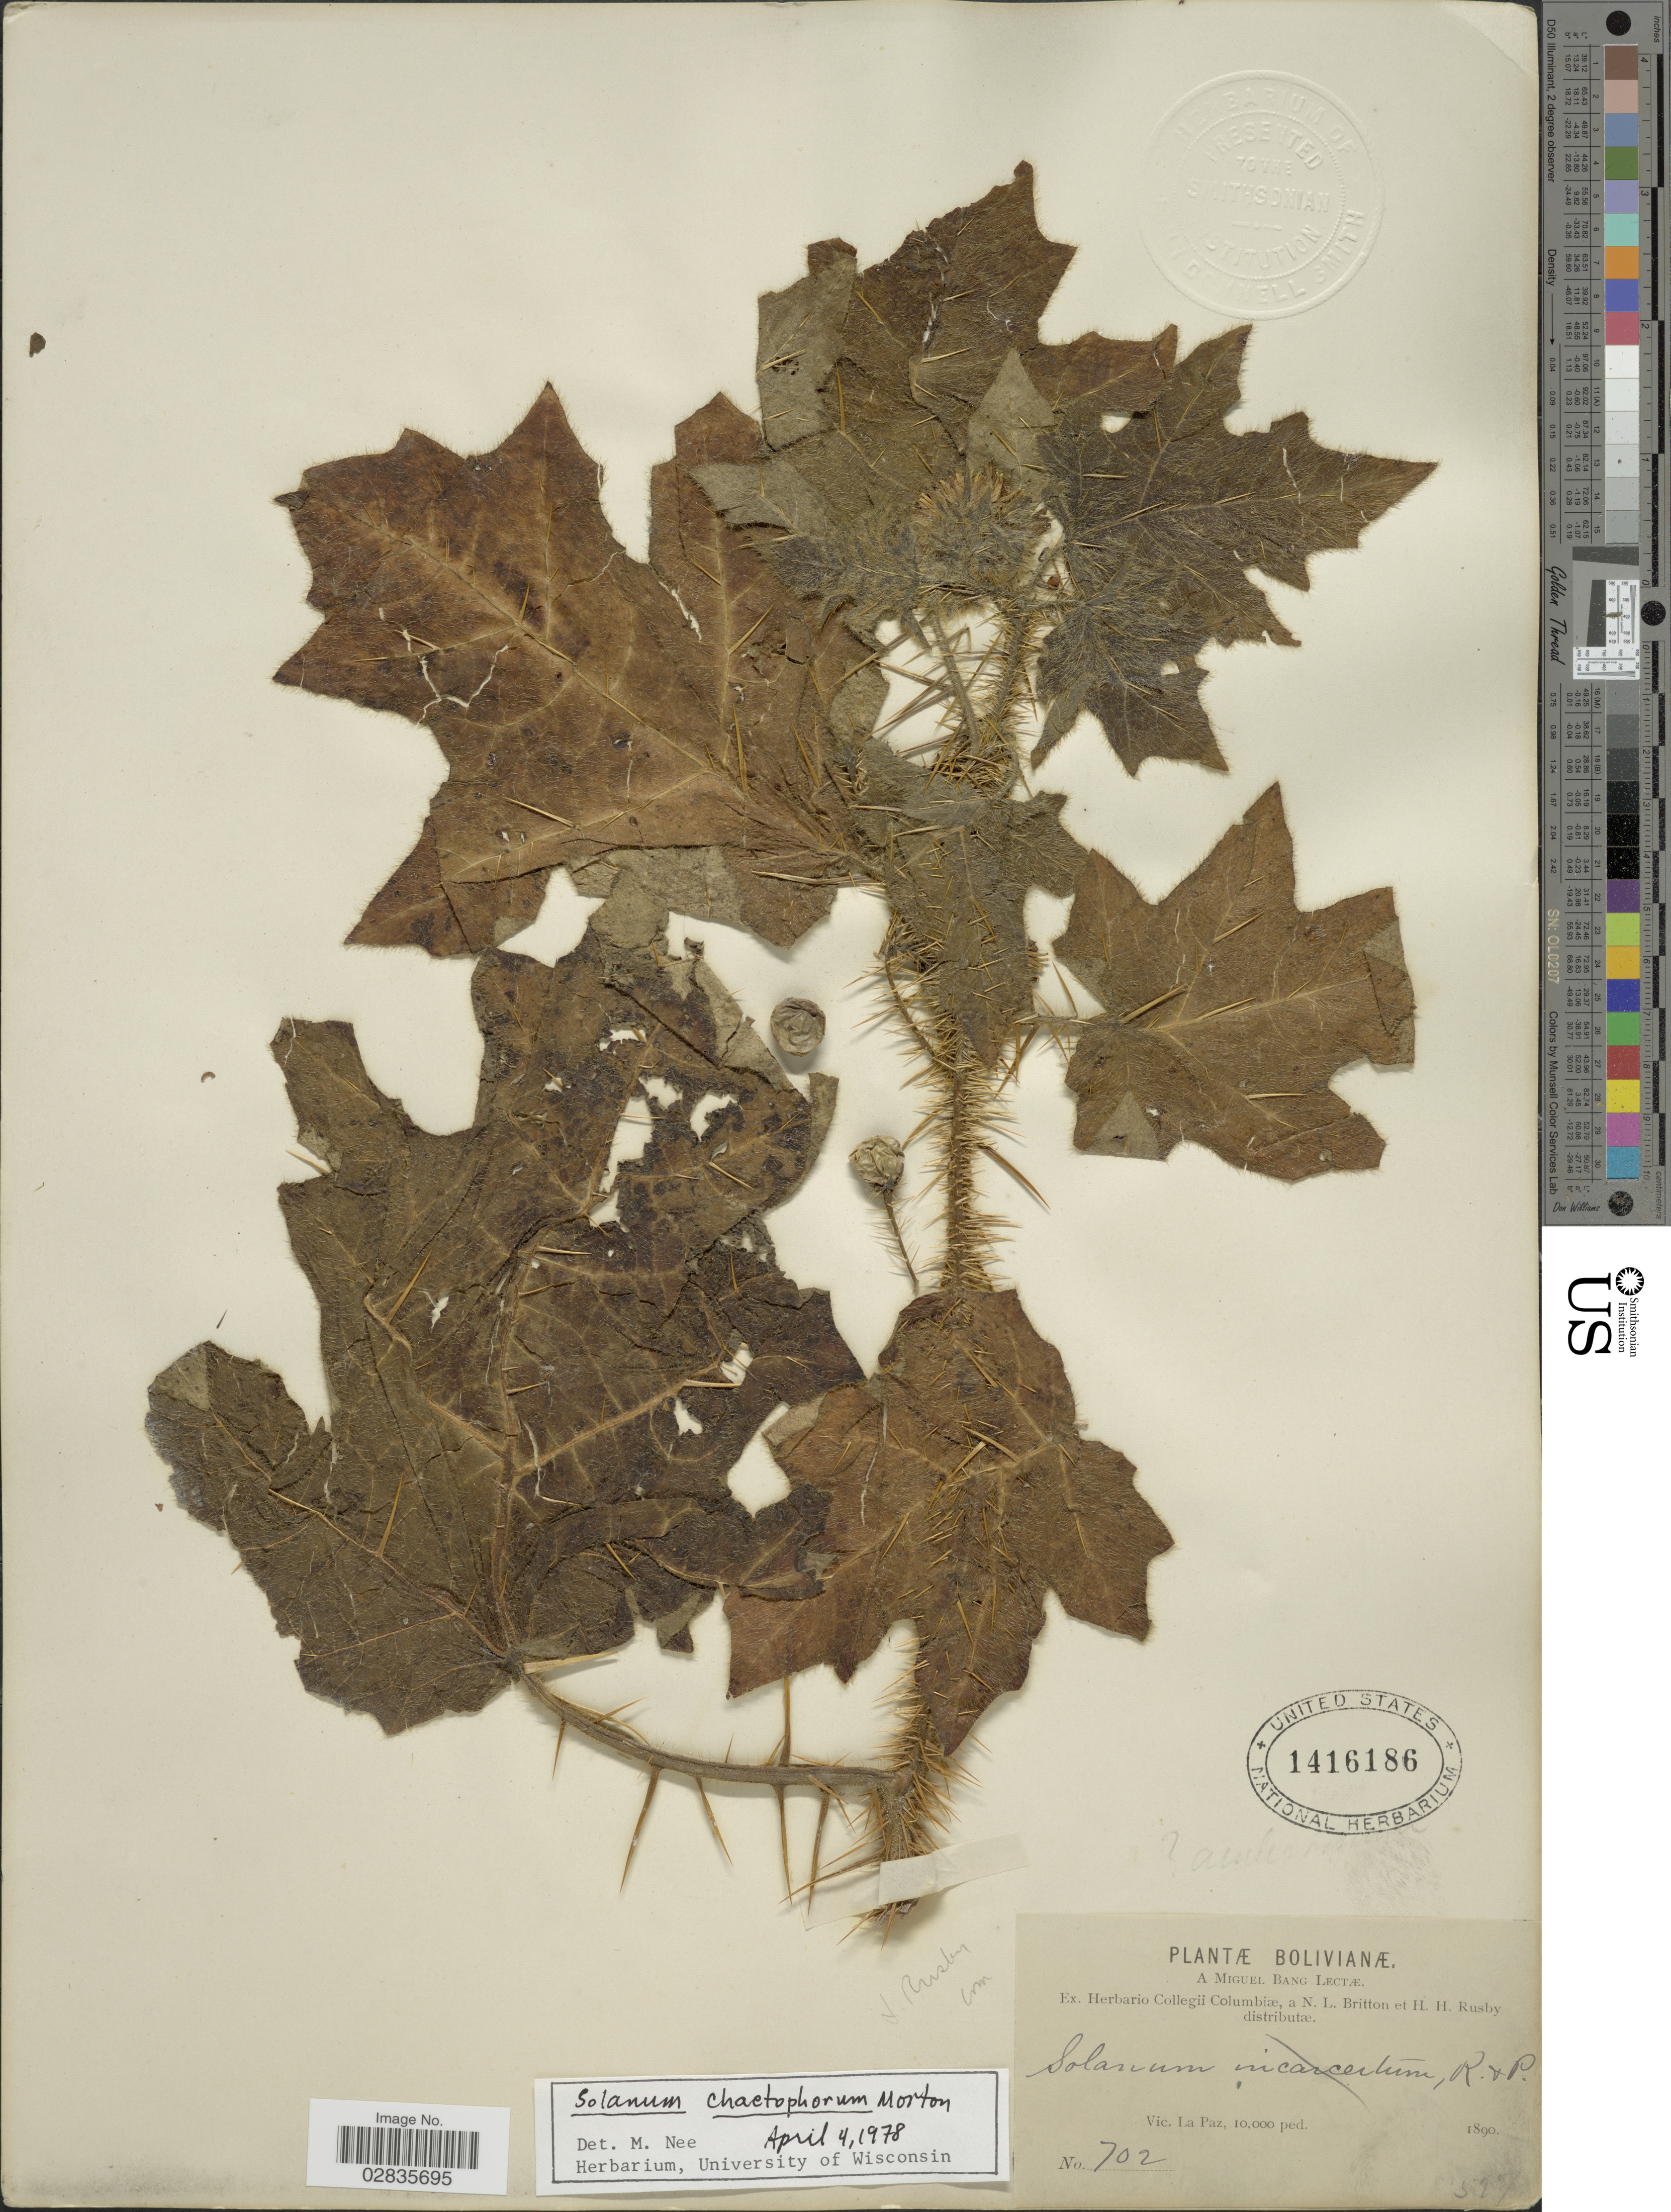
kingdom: Plantae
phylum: Tracheophyta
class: Magnoliopsida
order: Solanales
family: Solanaceae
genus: Solanum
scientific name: Solanum chaetophorum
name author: C.V. Morton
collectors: M. Bang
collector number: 702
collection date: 1890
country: Bolivia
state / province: La Paz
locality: Vic. La Paz.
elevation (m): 3048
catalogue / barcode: US 1416186